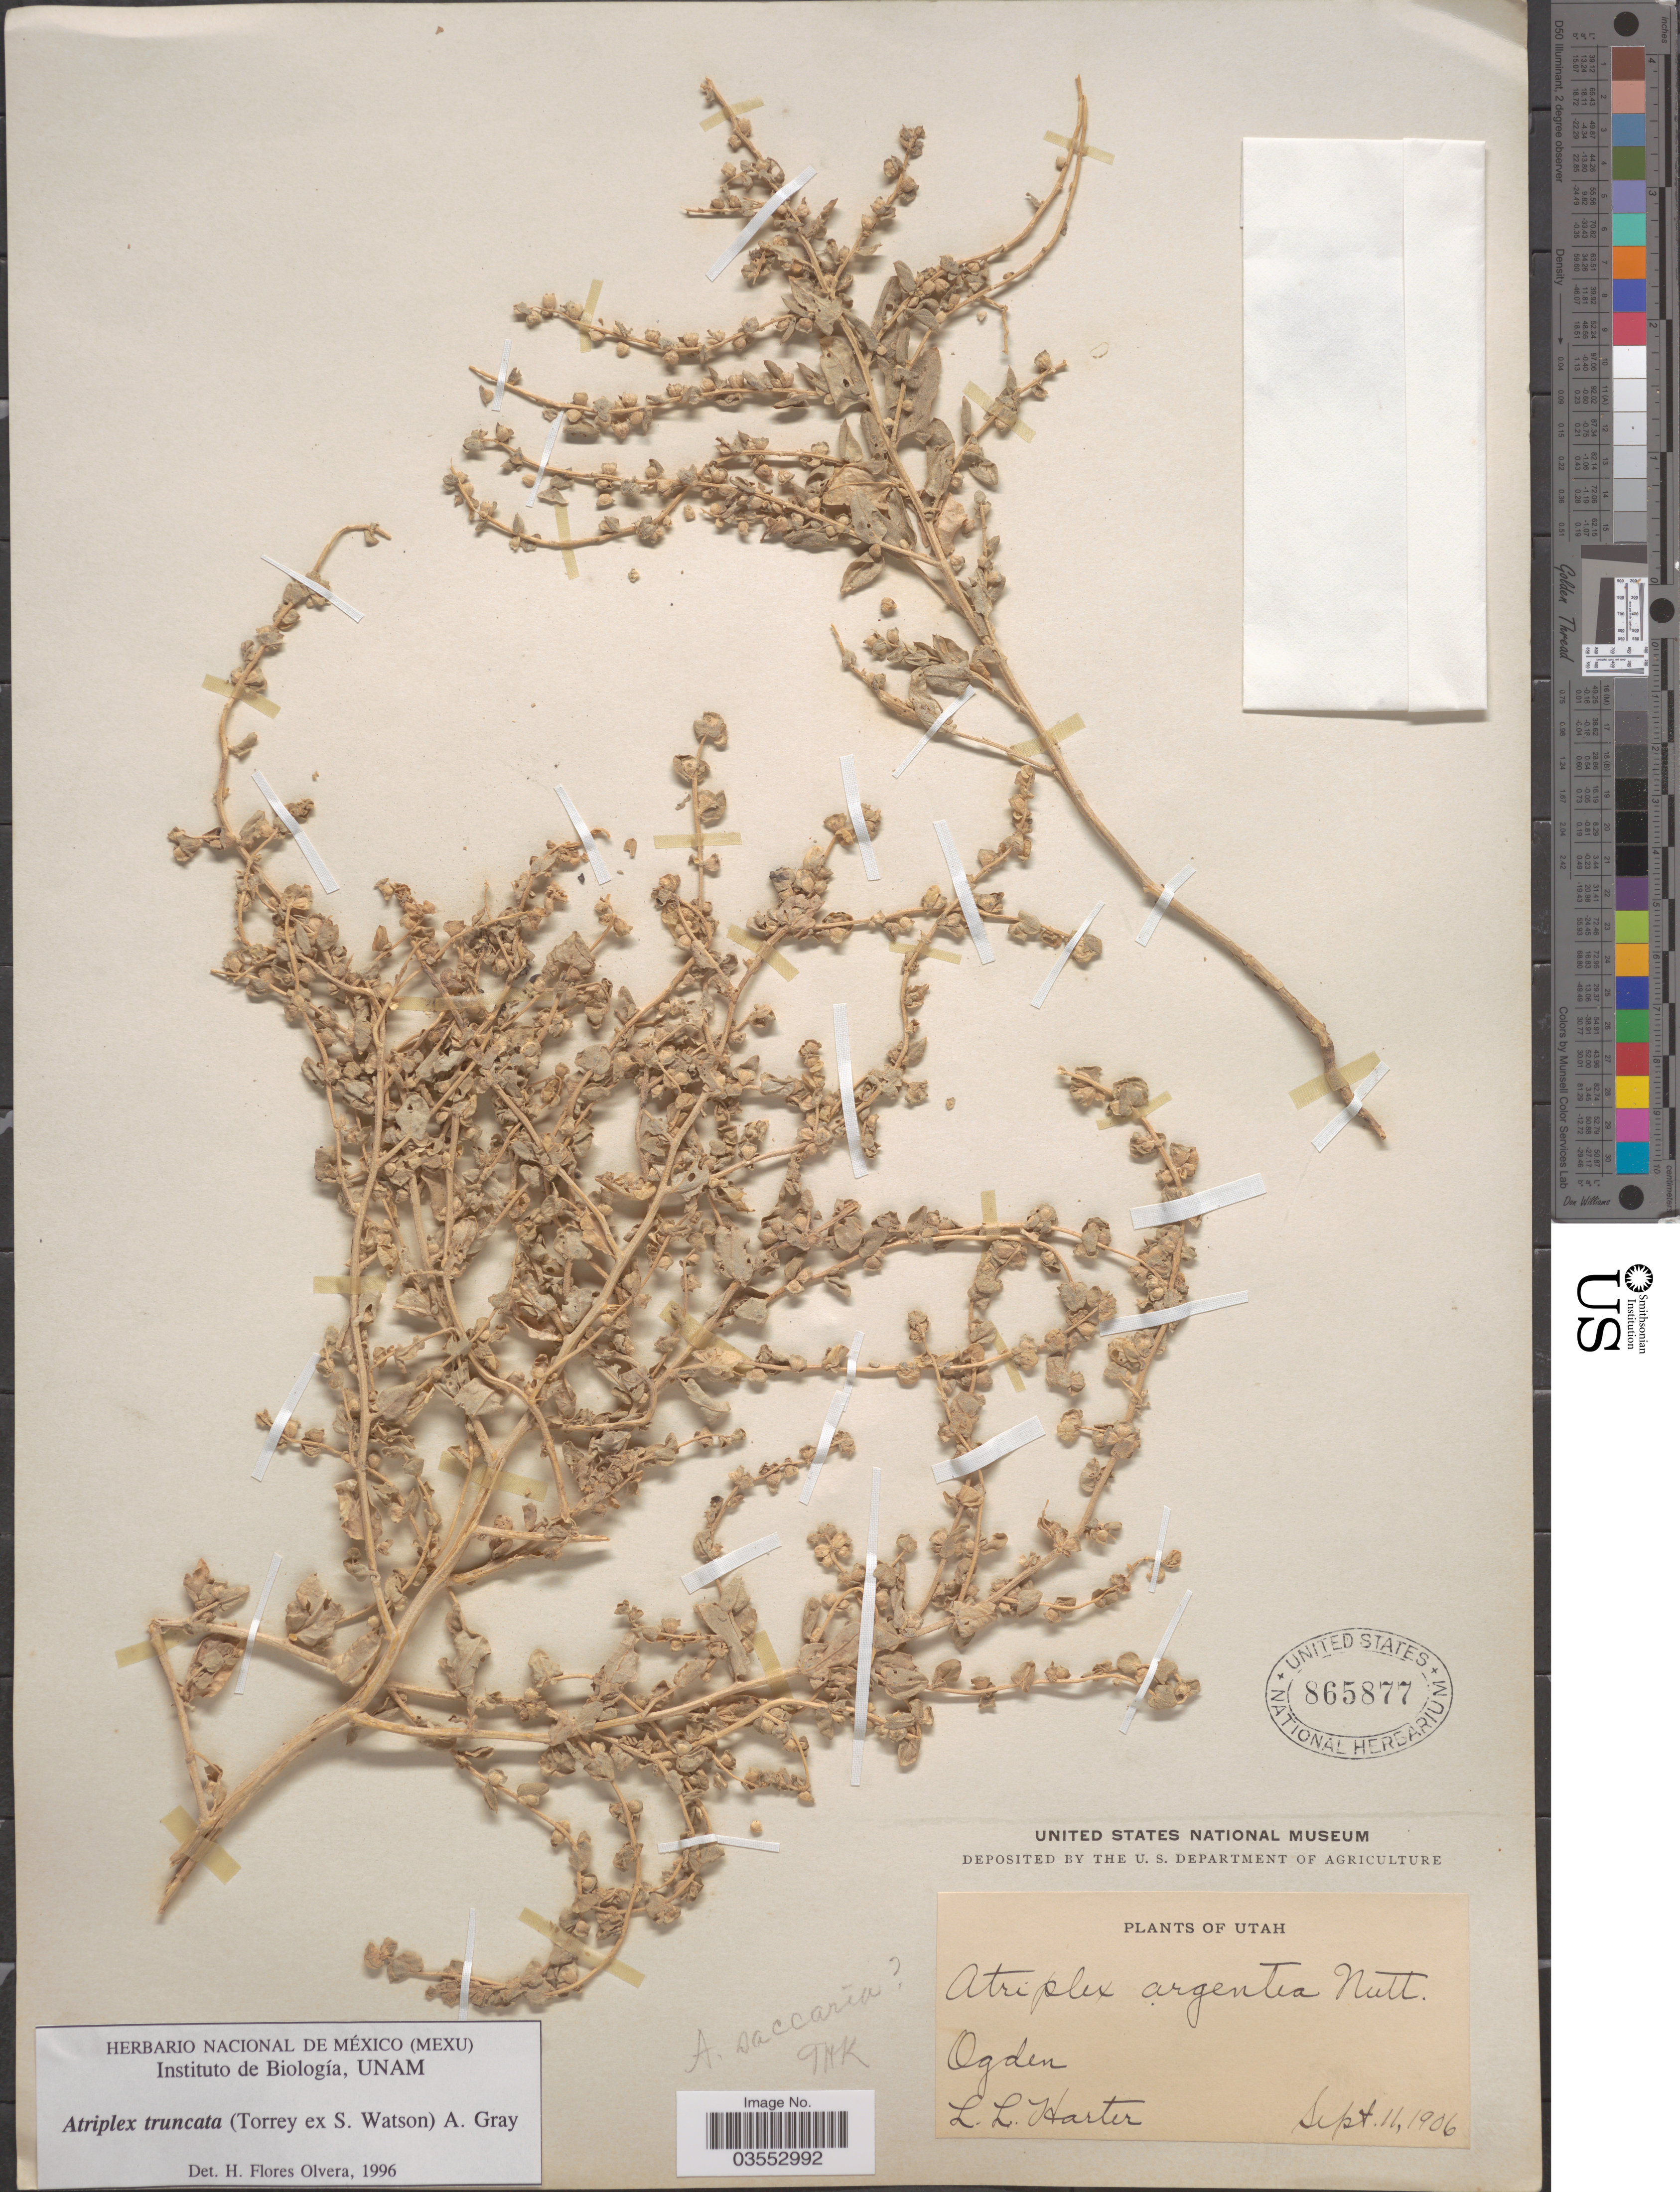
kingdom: Plantae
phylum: Tracheophyta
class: Magnoliopsida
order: Caryophyllales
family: Amaranthaceae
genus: Atriplex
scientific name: Atriplex truncata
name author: (Torr. ex S. Watson) A. Gray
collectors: L. Harter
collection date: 1906-09-11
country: United States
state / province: Utah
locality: Ogden.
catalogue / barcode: US 865877